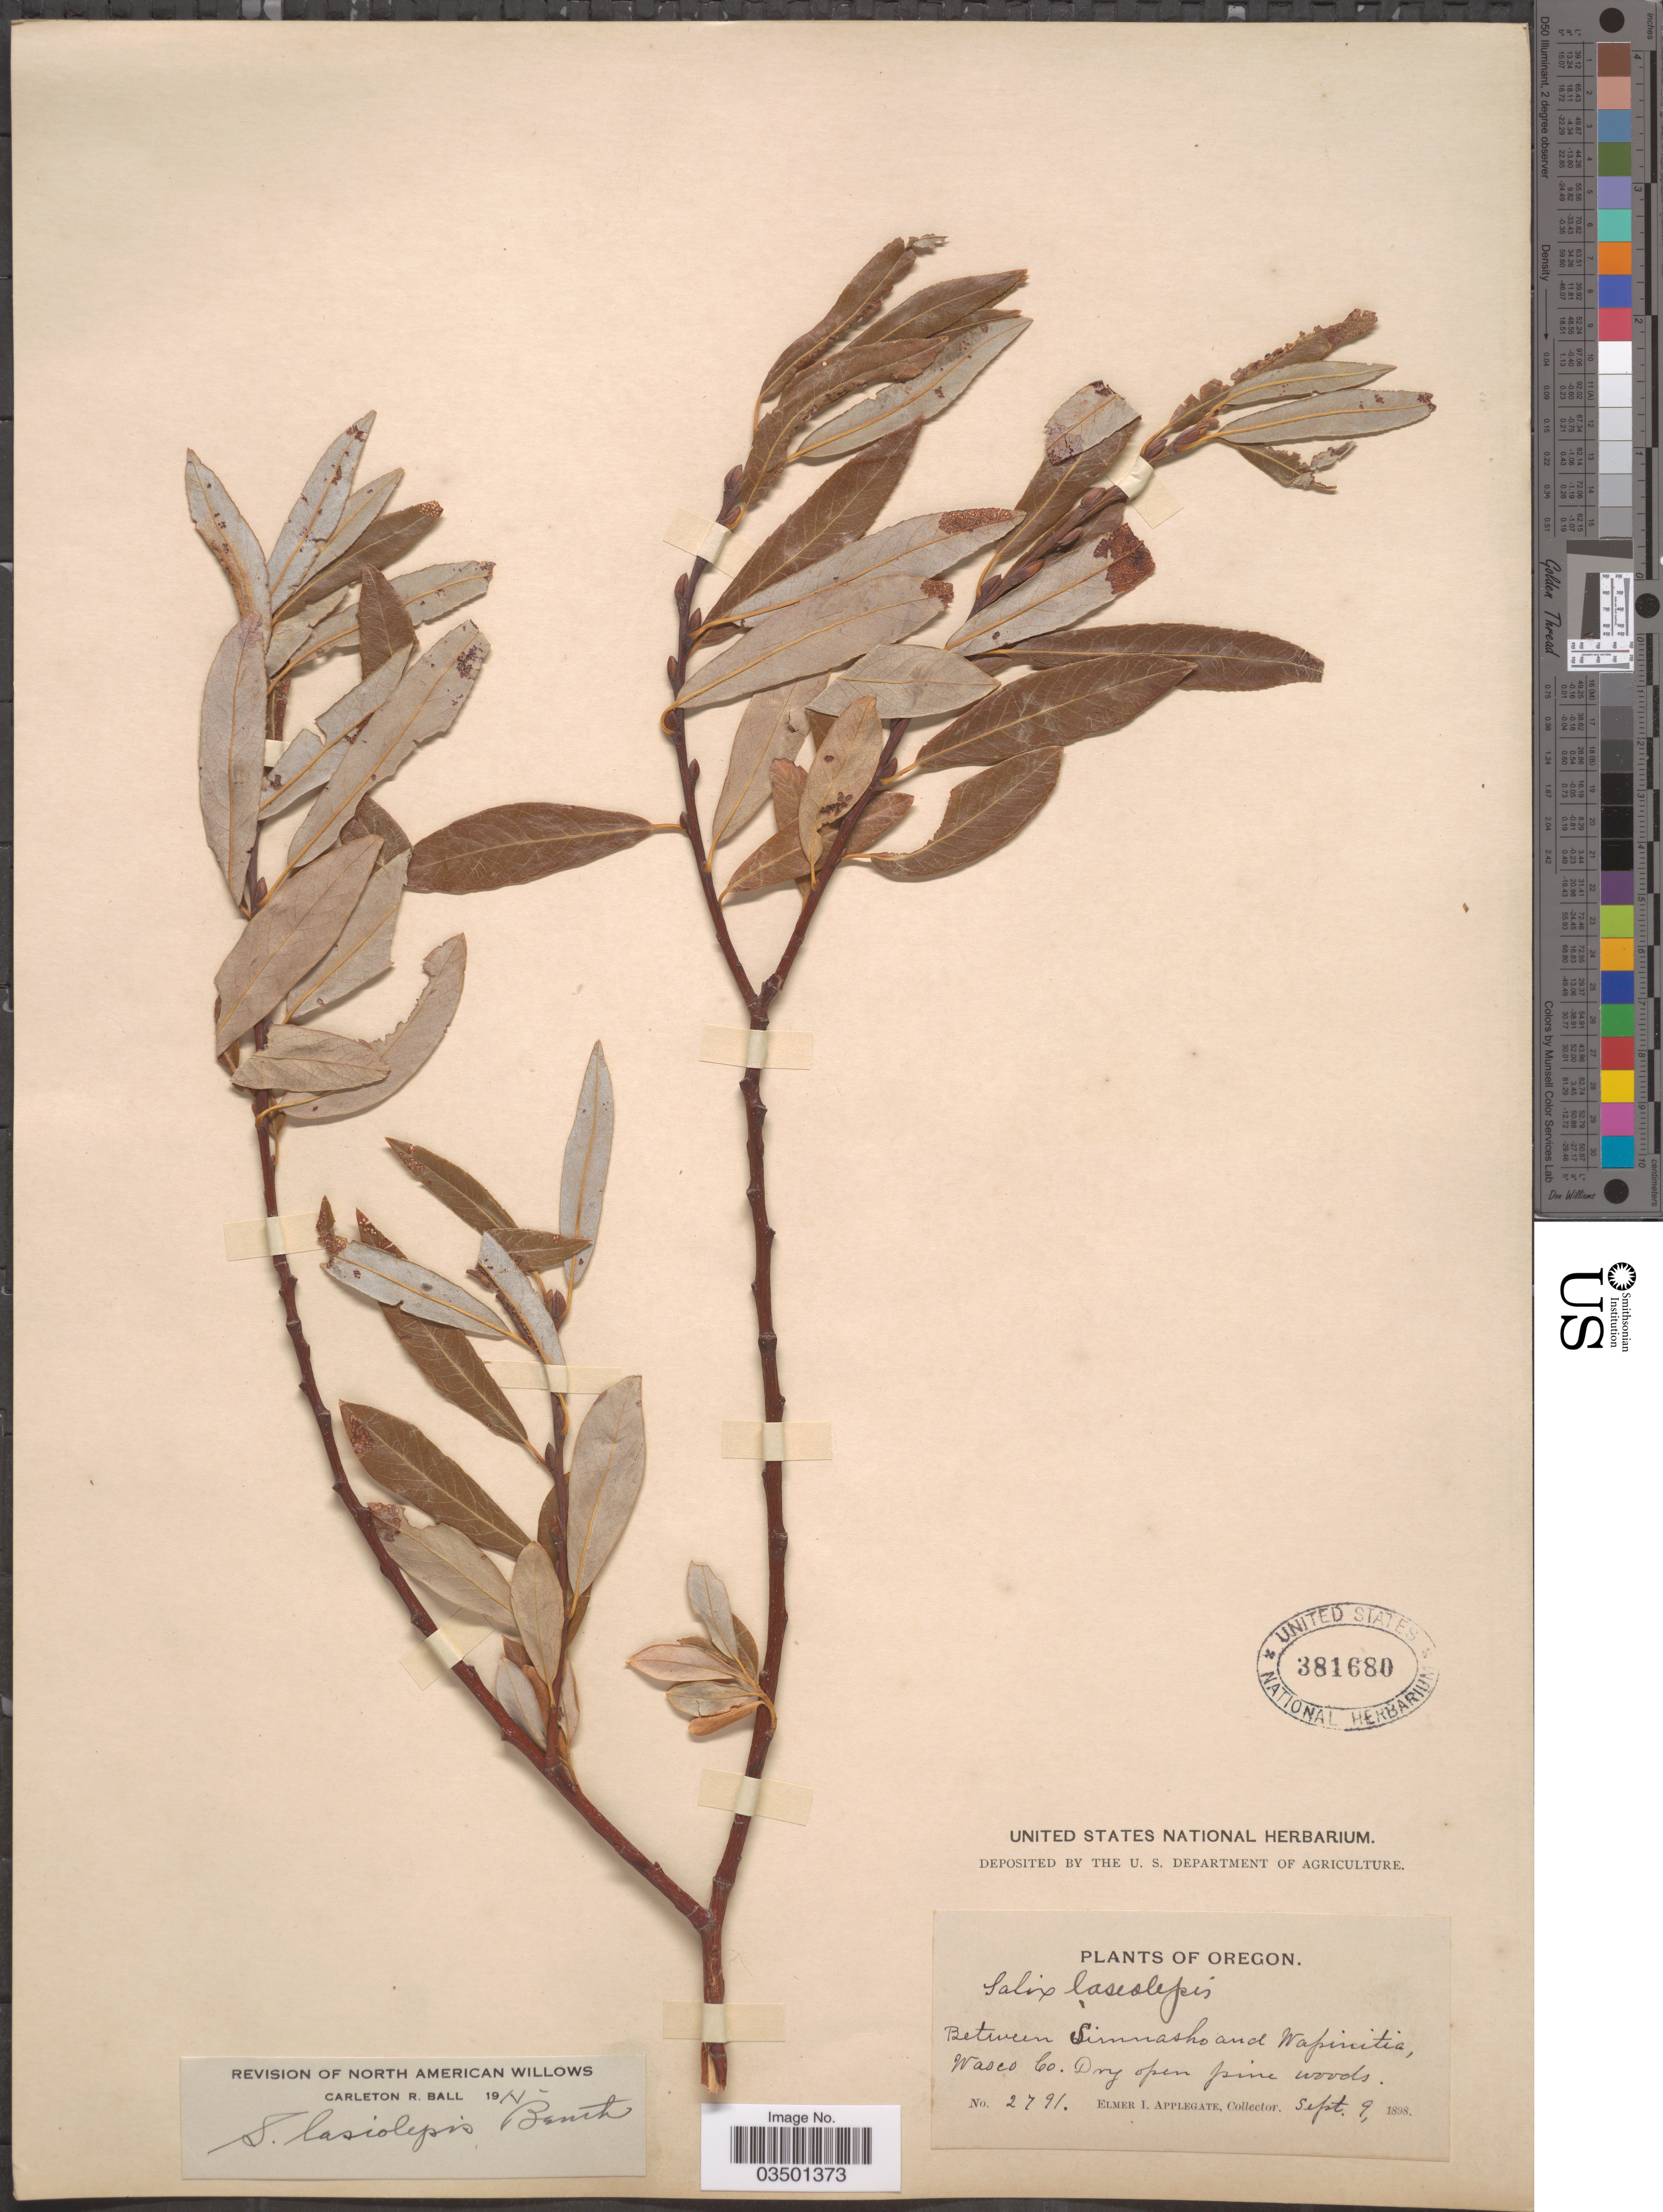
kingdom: Plantae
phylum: Tracheophyta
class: Magnoliopsida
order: Malpighiales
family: Salicaceae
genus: Salix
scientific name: Salix lasiolepis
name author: Benth.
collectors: E. I. Applegate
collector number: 2791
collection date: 1898-09-09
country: United States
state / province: Oregon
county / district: Wasco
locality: Between Simnasho and Wapinitia, Wasco Co.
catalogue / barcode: US 381680